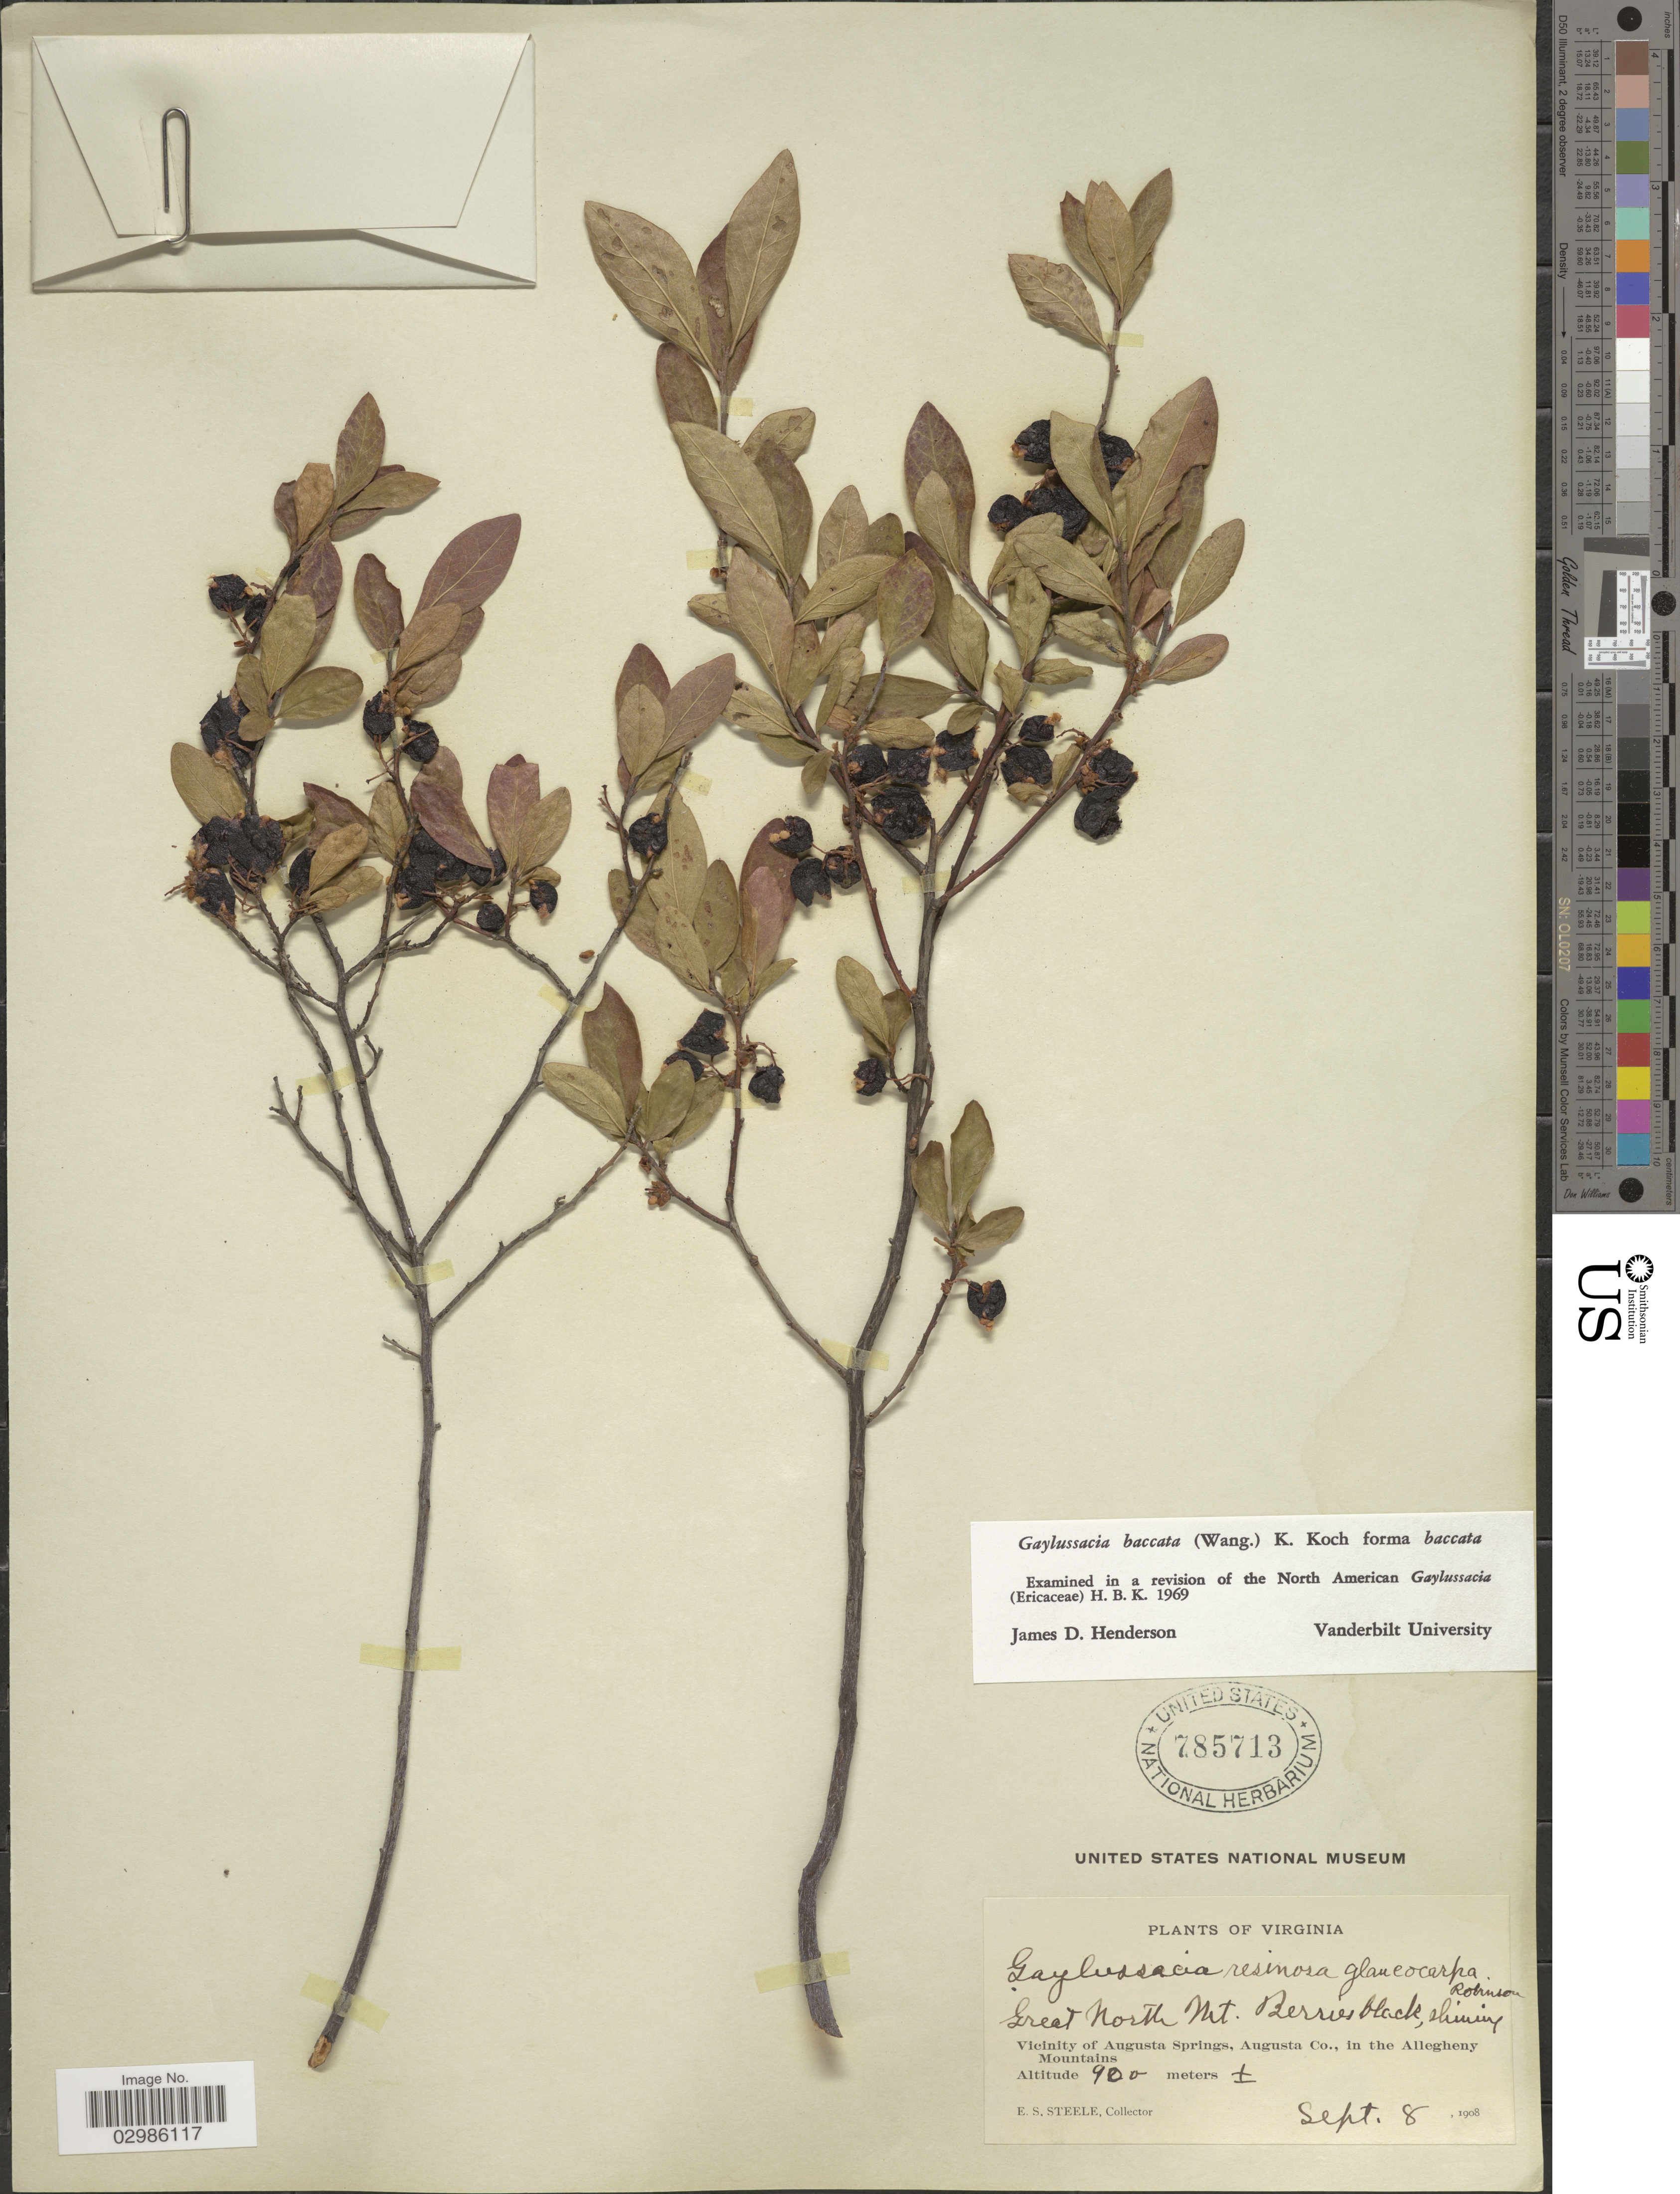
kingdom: Plantae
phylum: Tracheophyta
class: Magnoliopsida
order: Ericales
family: Ericaceae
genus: Gaylussacia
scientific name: Gaylussacia baccata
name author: (Wangenh.) K. Koch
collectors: E. Steele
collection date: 1908-09-08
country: United States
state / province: Virginia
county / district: Augusta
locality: Great North Mt. Berries black, skinny. Vicinity of Augusta Springs, Augusta Co., in the Allegheny Mountains.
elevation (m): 900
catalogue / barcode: US 785713